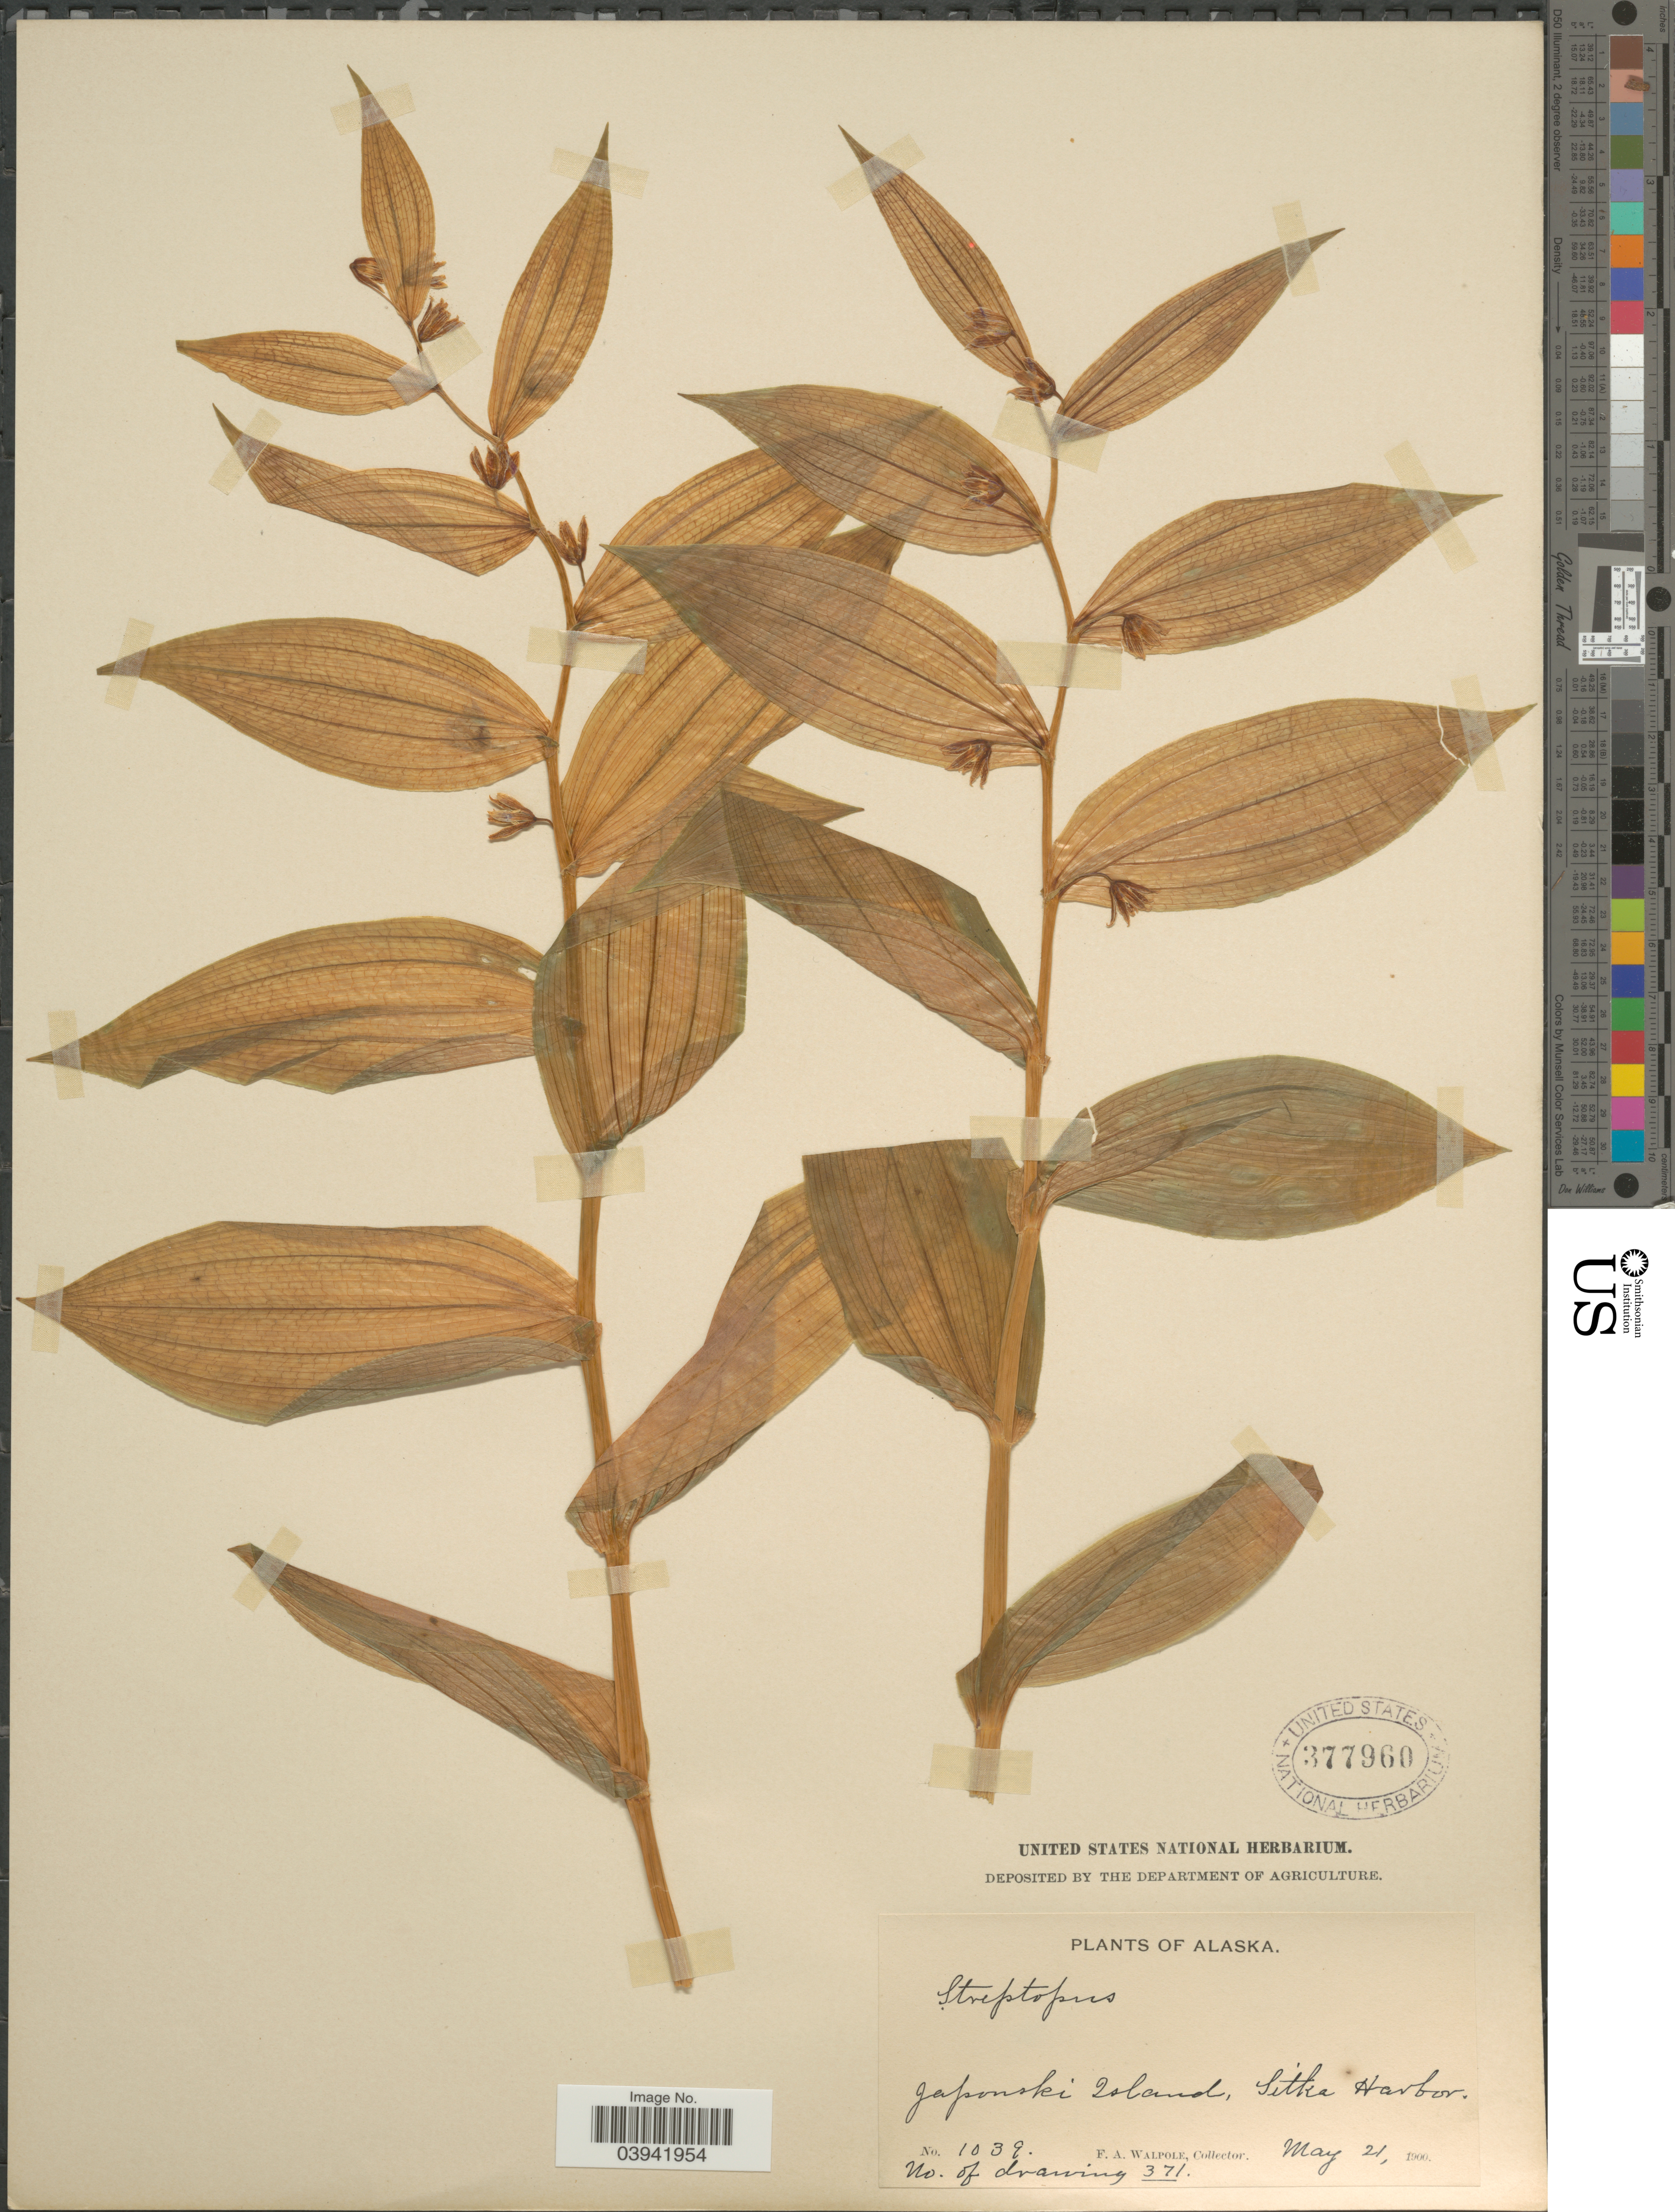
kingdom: Plantae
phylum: Tracheophyta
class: Liliopsida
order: Liliales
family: Liliaceae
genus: Streptopus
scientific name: Streptopus roseus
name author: Michx.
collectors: F. Walpole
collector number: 1039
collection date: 1900-05-21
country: United States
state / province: Alaska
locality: Japonski Island, Sitka Harbor.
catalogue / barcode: US 377960